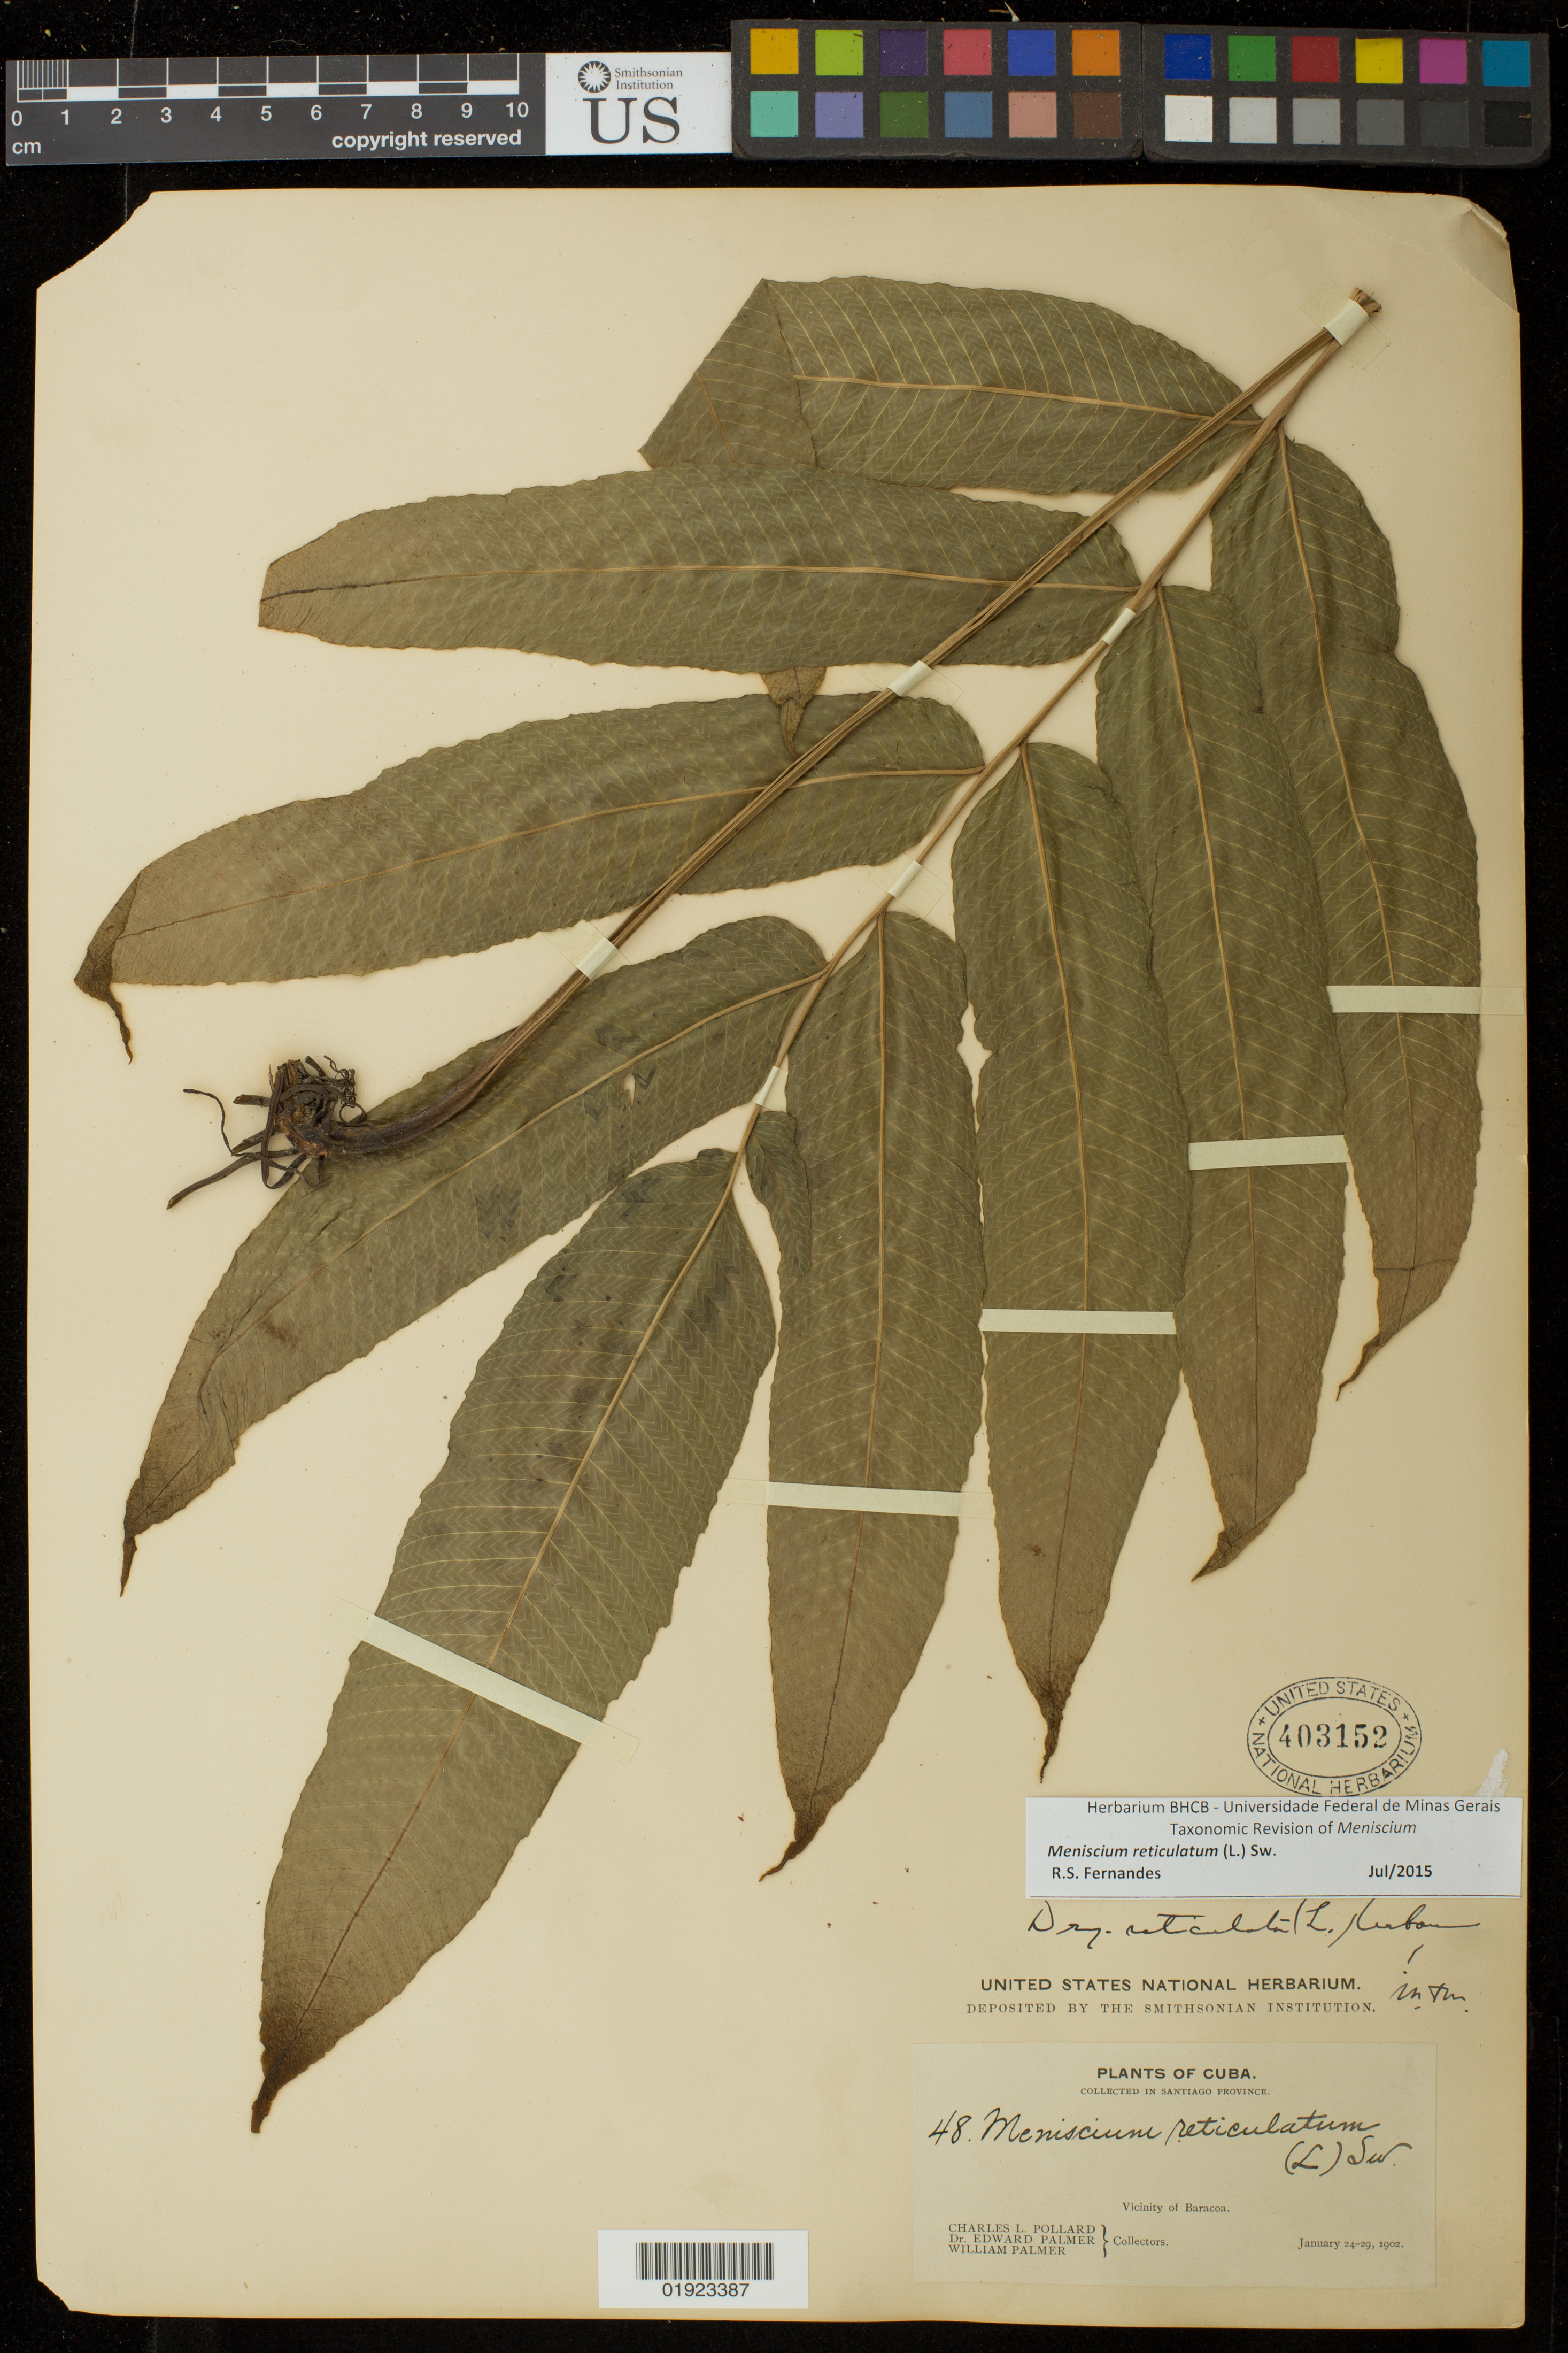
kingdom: Plantae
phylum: Tracheophyta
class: Polypodiopsida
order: Polypodiales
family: Thelypteridaceae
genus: Meniscium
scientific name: Meniscium reticulatum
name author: (L.) Sw.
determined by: Fernandes, R. S.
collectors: C. L. Pollard, E. Palmer & W. Palmer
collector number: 48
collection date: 1902-01-24/1902-01-29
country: Cuba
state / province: Santiago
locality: Vicinity of Baracoa.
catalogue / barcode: US 403152